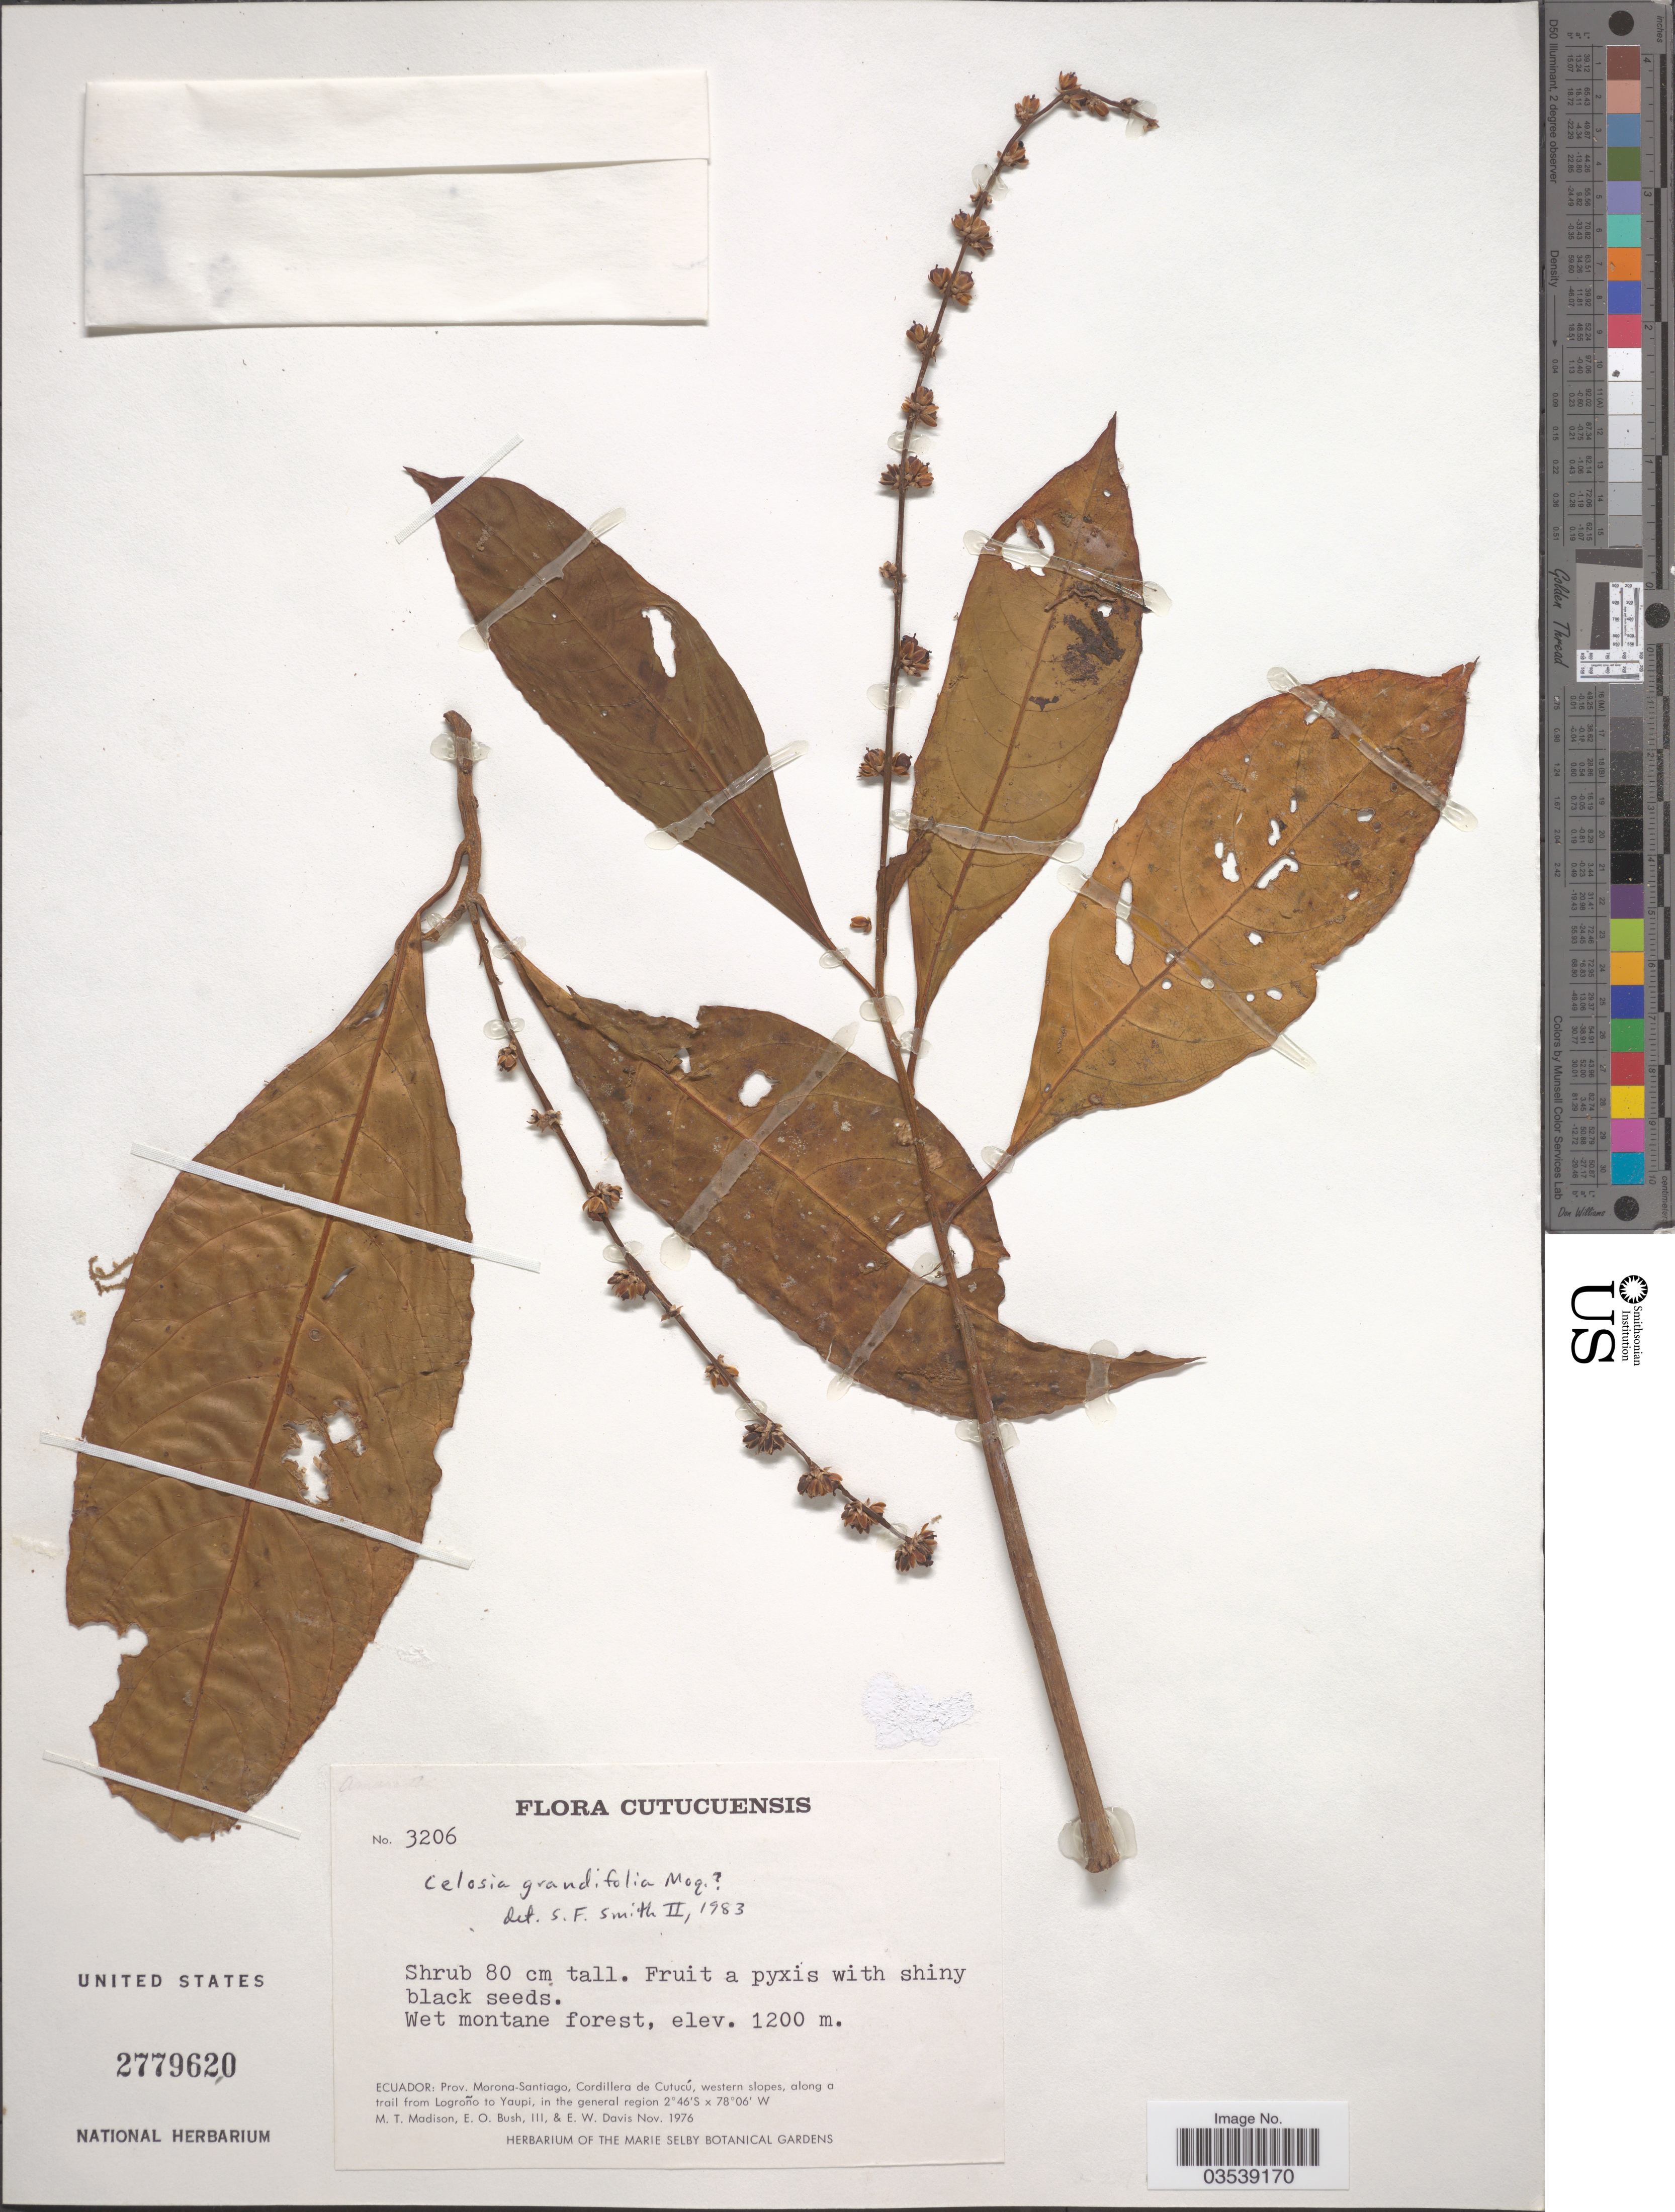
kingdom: Plantae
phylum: Tracheophyta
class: Magnoliopsida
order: Caryophyllales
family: Amaranthaceae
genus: Celosia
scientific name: Celosia grandifolia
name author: Moq.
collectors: M. T. Madison, E. O. Bush & E. W. Davis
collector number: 3206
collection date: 1976-11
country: Ecuador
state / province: Morona-Santiago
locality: Cutucuensis. Cordillera de Cutucú, western slope, along a trail from Logroño to Yaupi.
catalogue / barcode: US 2779620